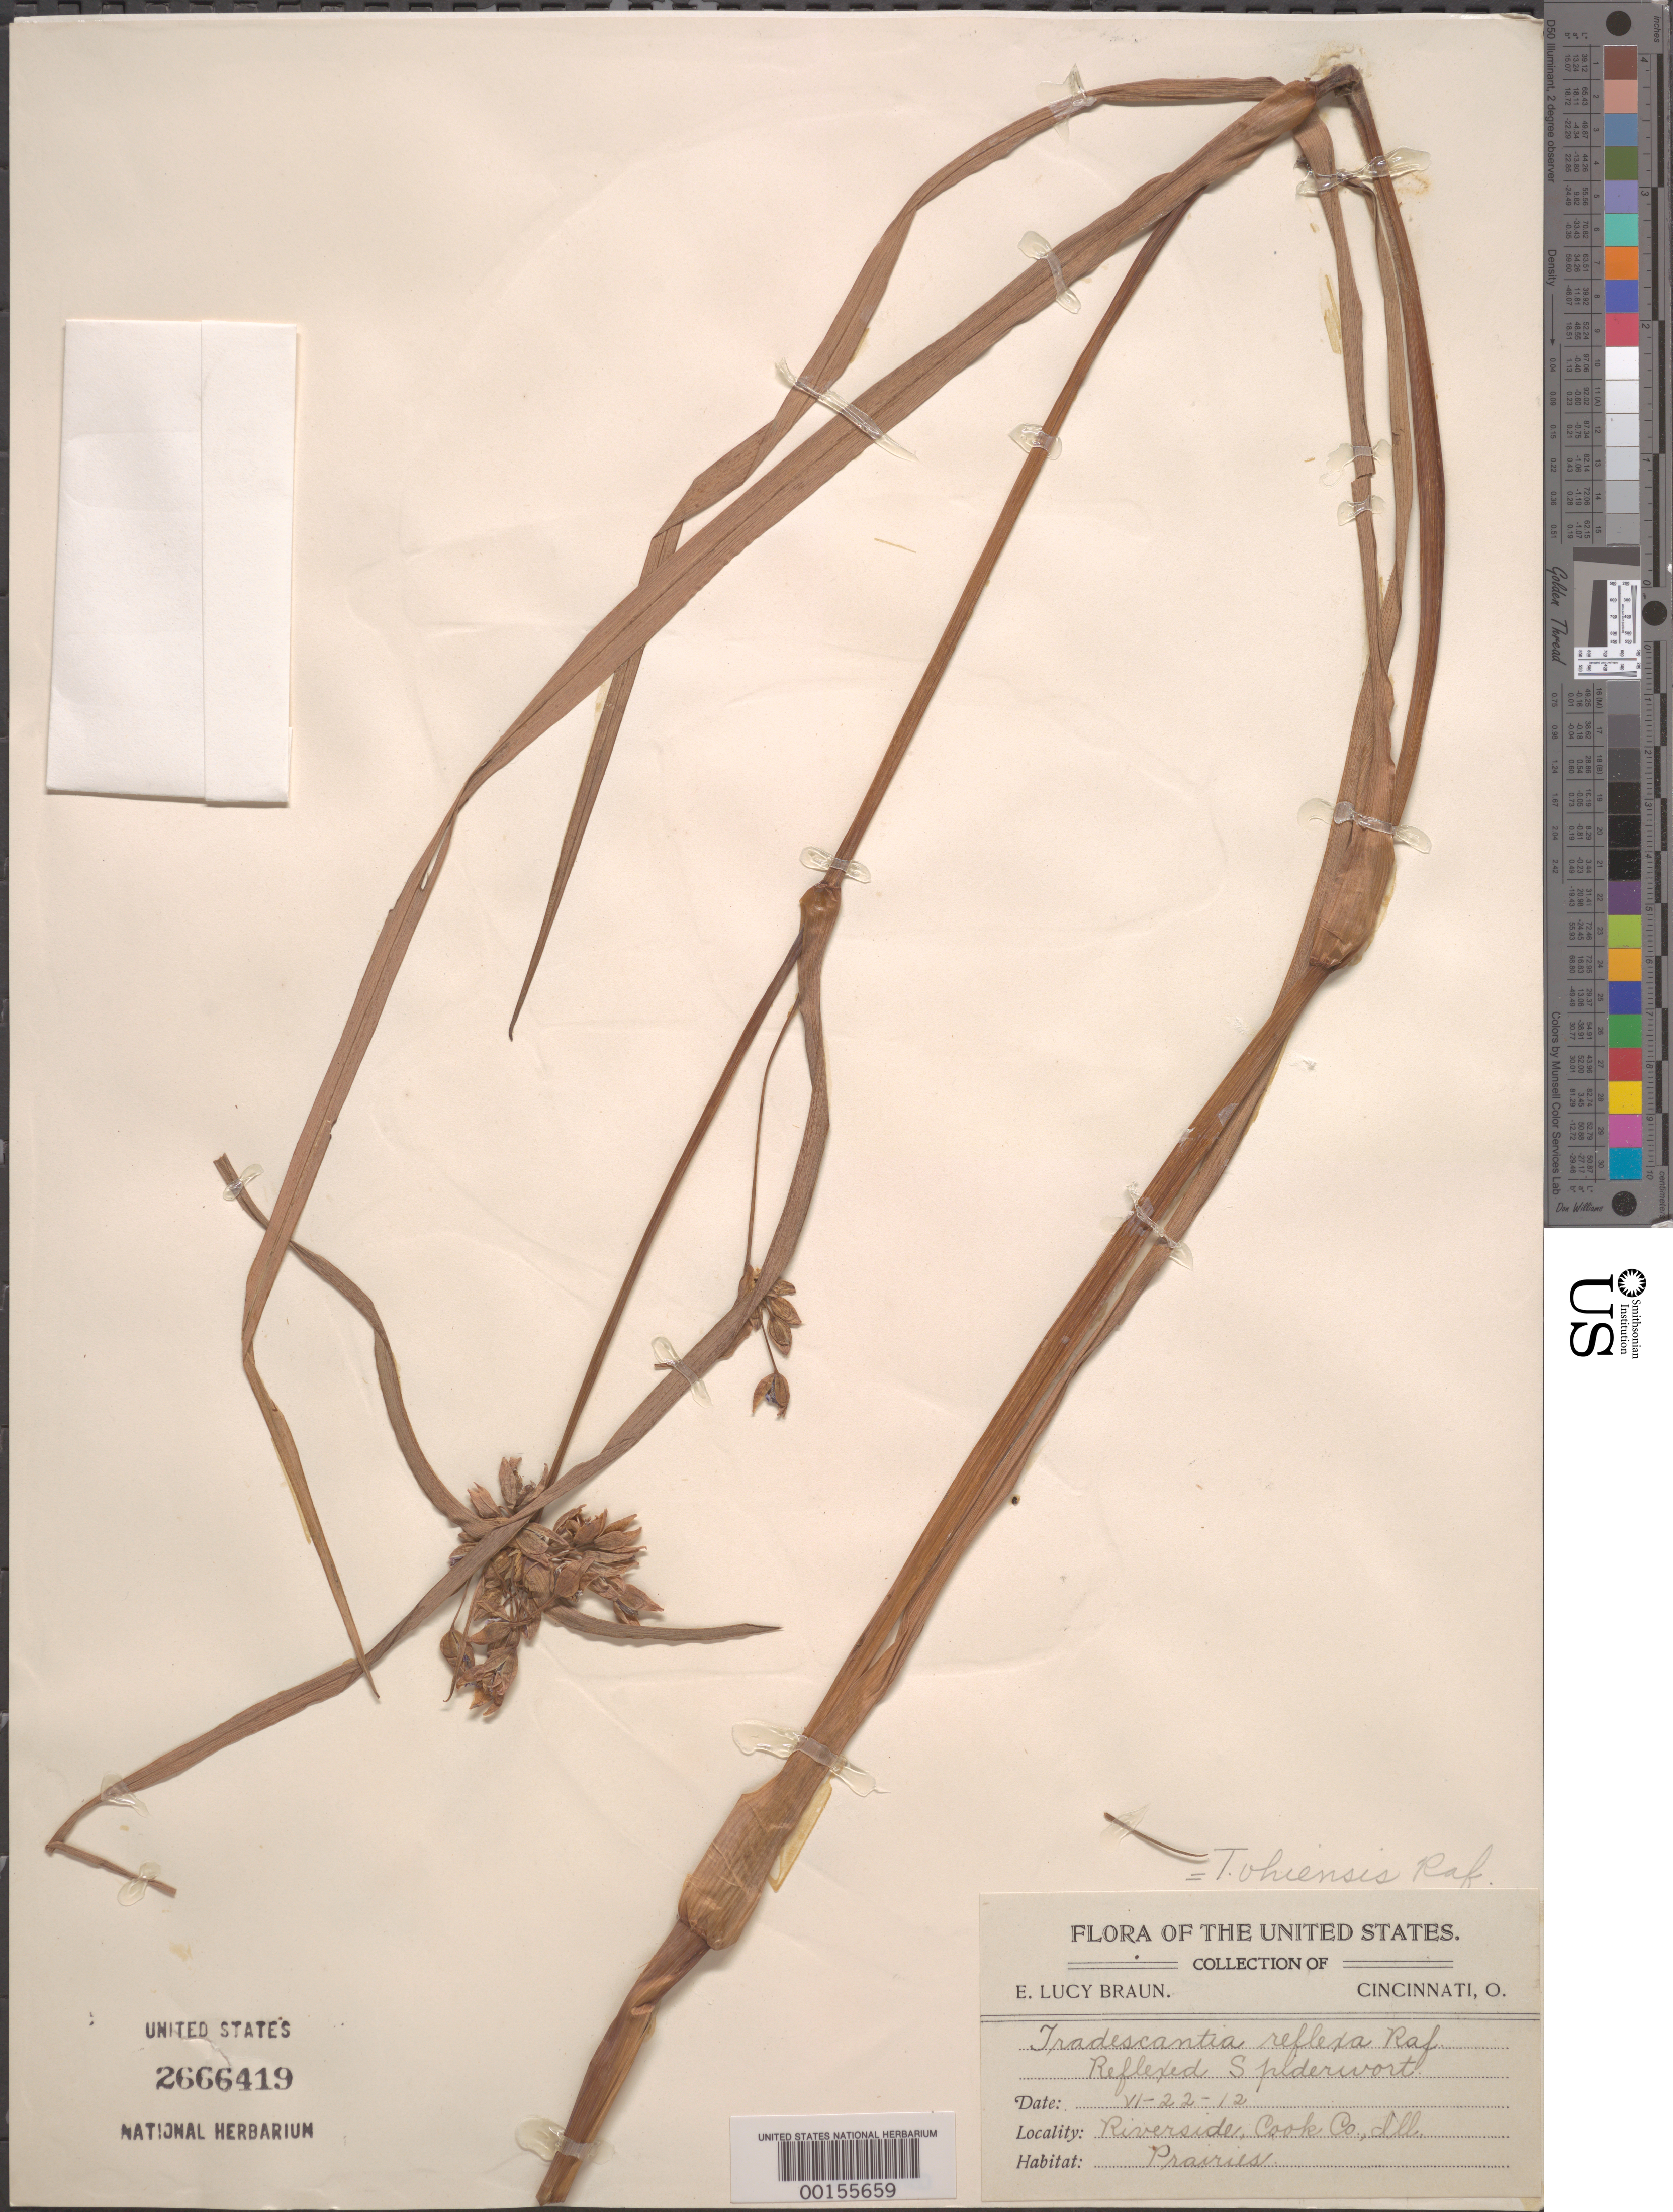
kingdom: Plantae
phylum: Tracheophyta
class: Liliopsida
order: Commelinales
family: Commelinaceae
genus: Tradescantia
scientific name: Tradescantia ohiensis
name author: Raf.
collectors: E. L. Braun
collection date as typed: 22 Jun 1912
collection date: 1912-06-22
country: United States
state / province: Illinois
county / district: Cook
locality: Riverside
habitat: Prairies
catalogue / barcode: US 2666419